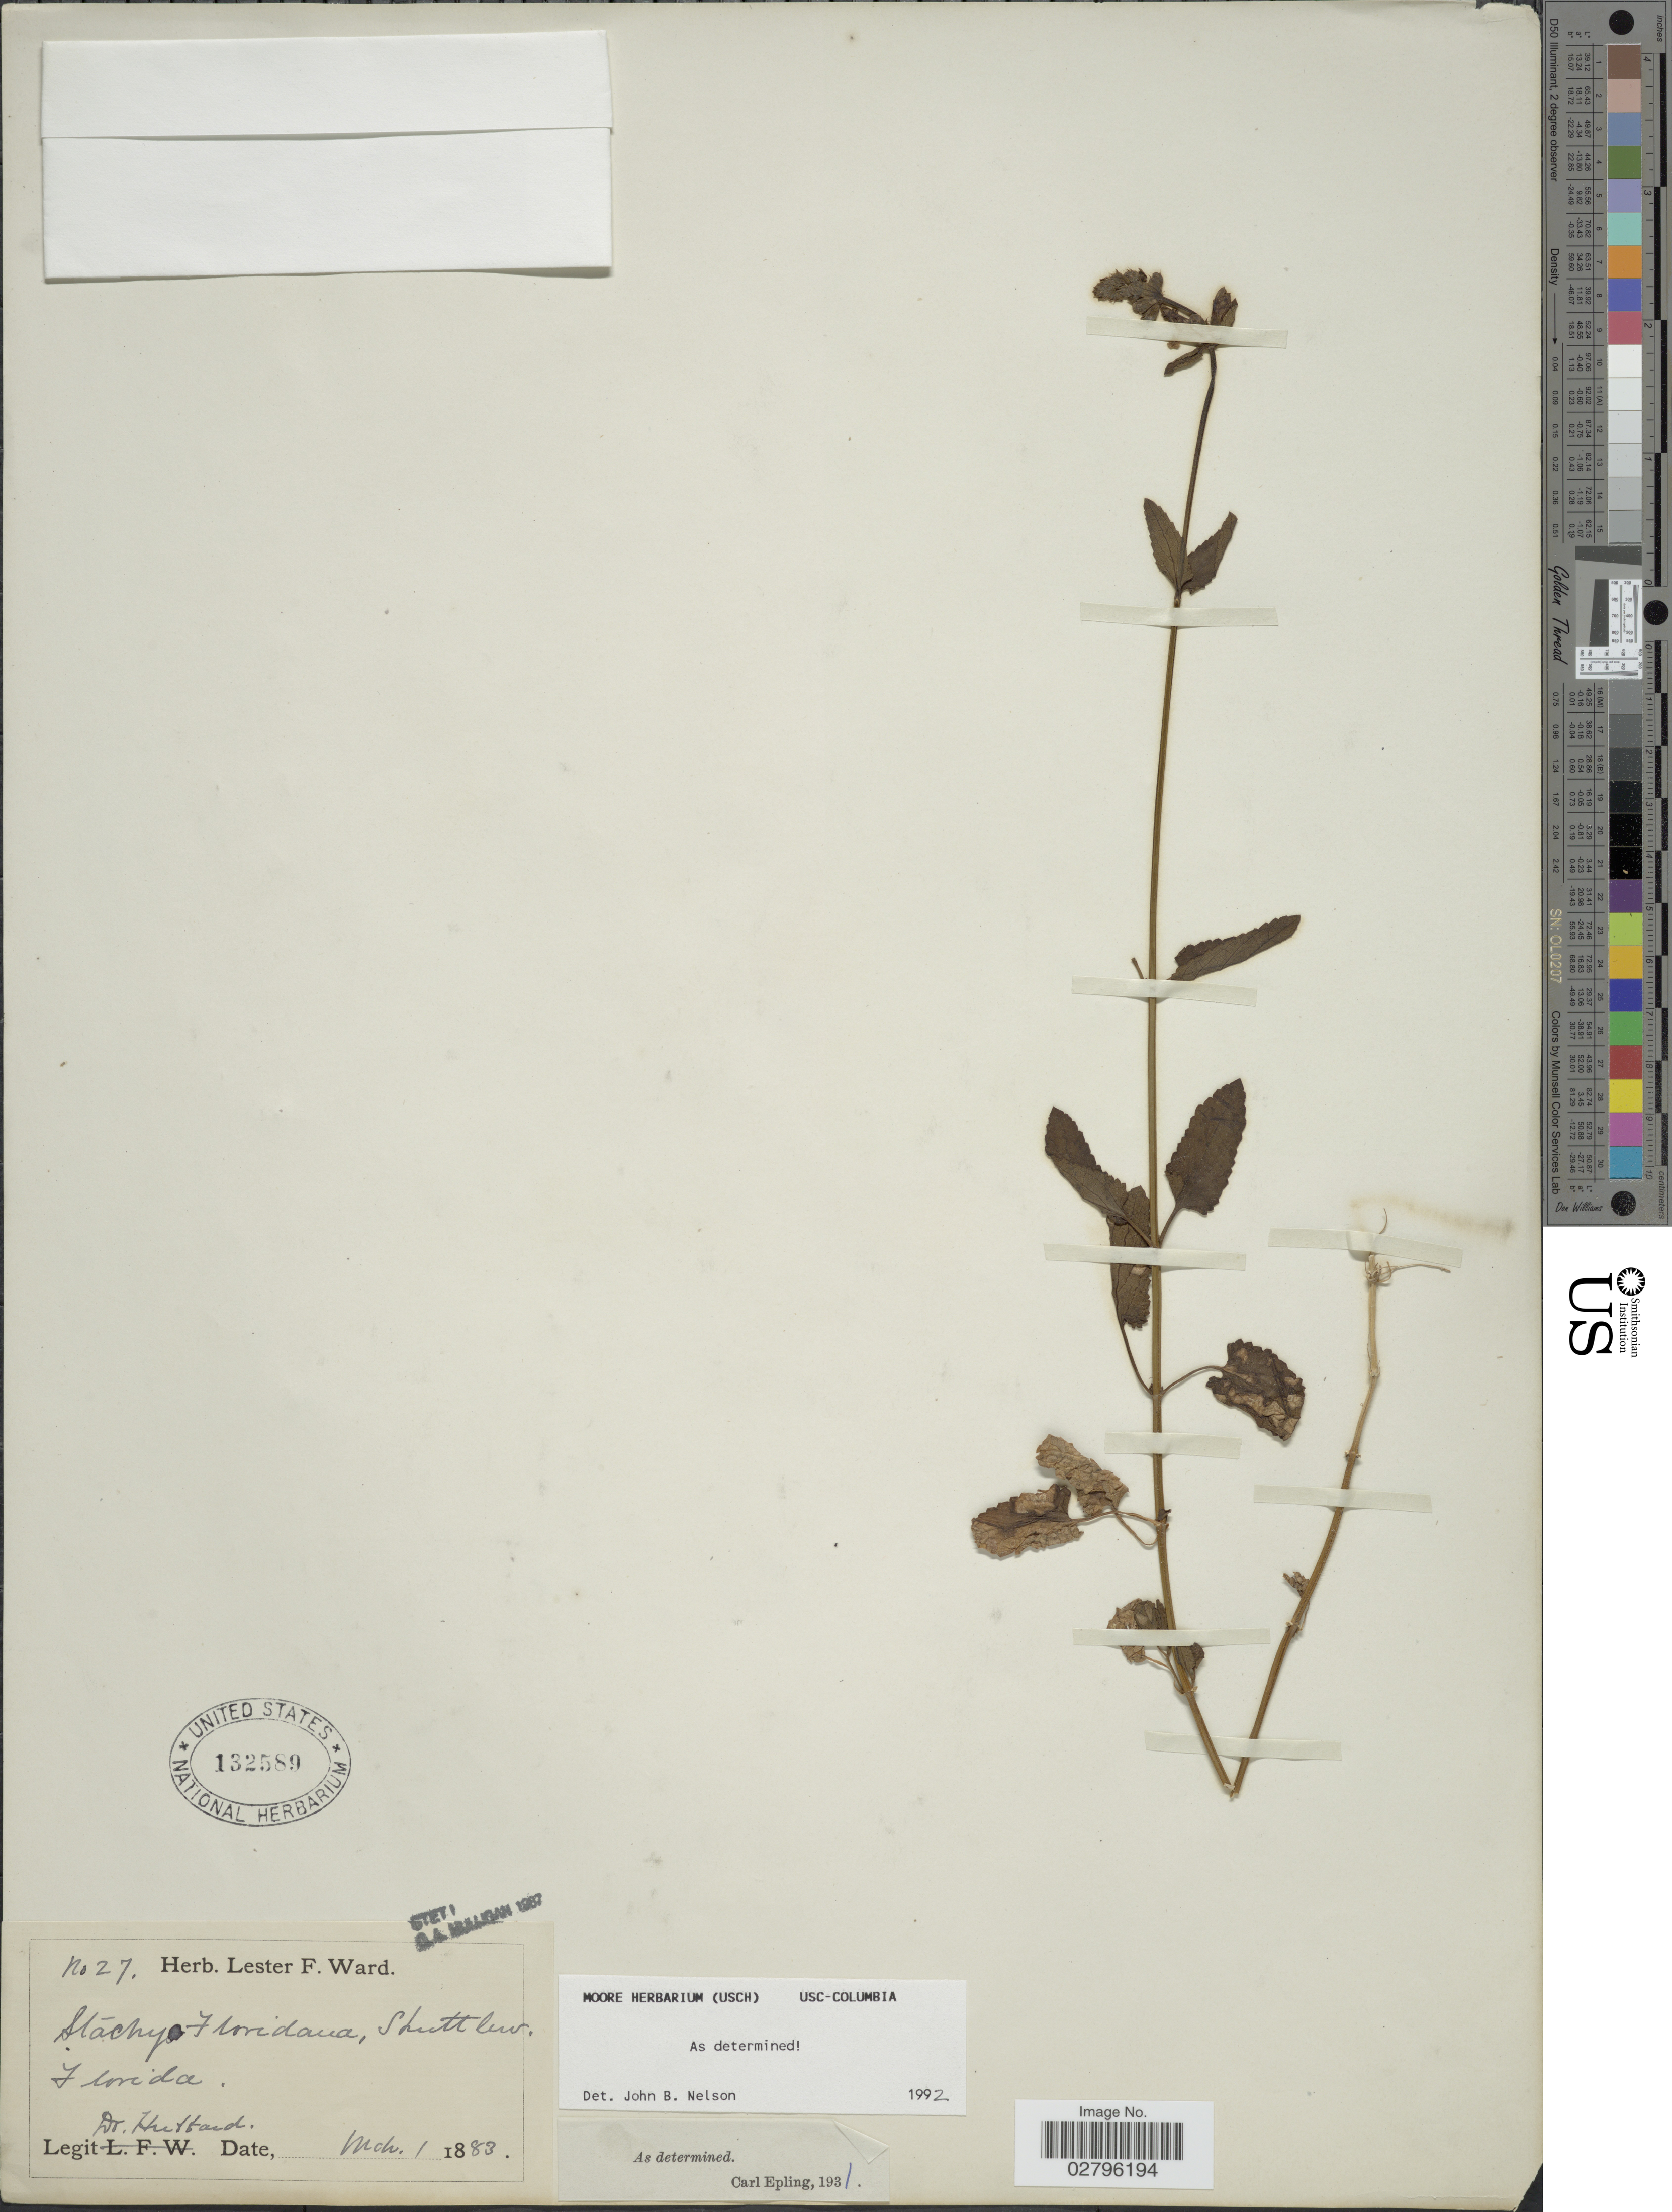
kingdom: Plantae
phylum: Tracheophyta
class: Magnoliopsida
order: Lamiales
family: Lamiaceae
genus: Stachys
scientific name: Stachys floridana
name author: Shuttlew. ex Benth.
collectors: Hubbard, --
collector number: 27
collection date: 1883-03-01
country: United States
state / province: Florida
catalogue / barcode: US 132589